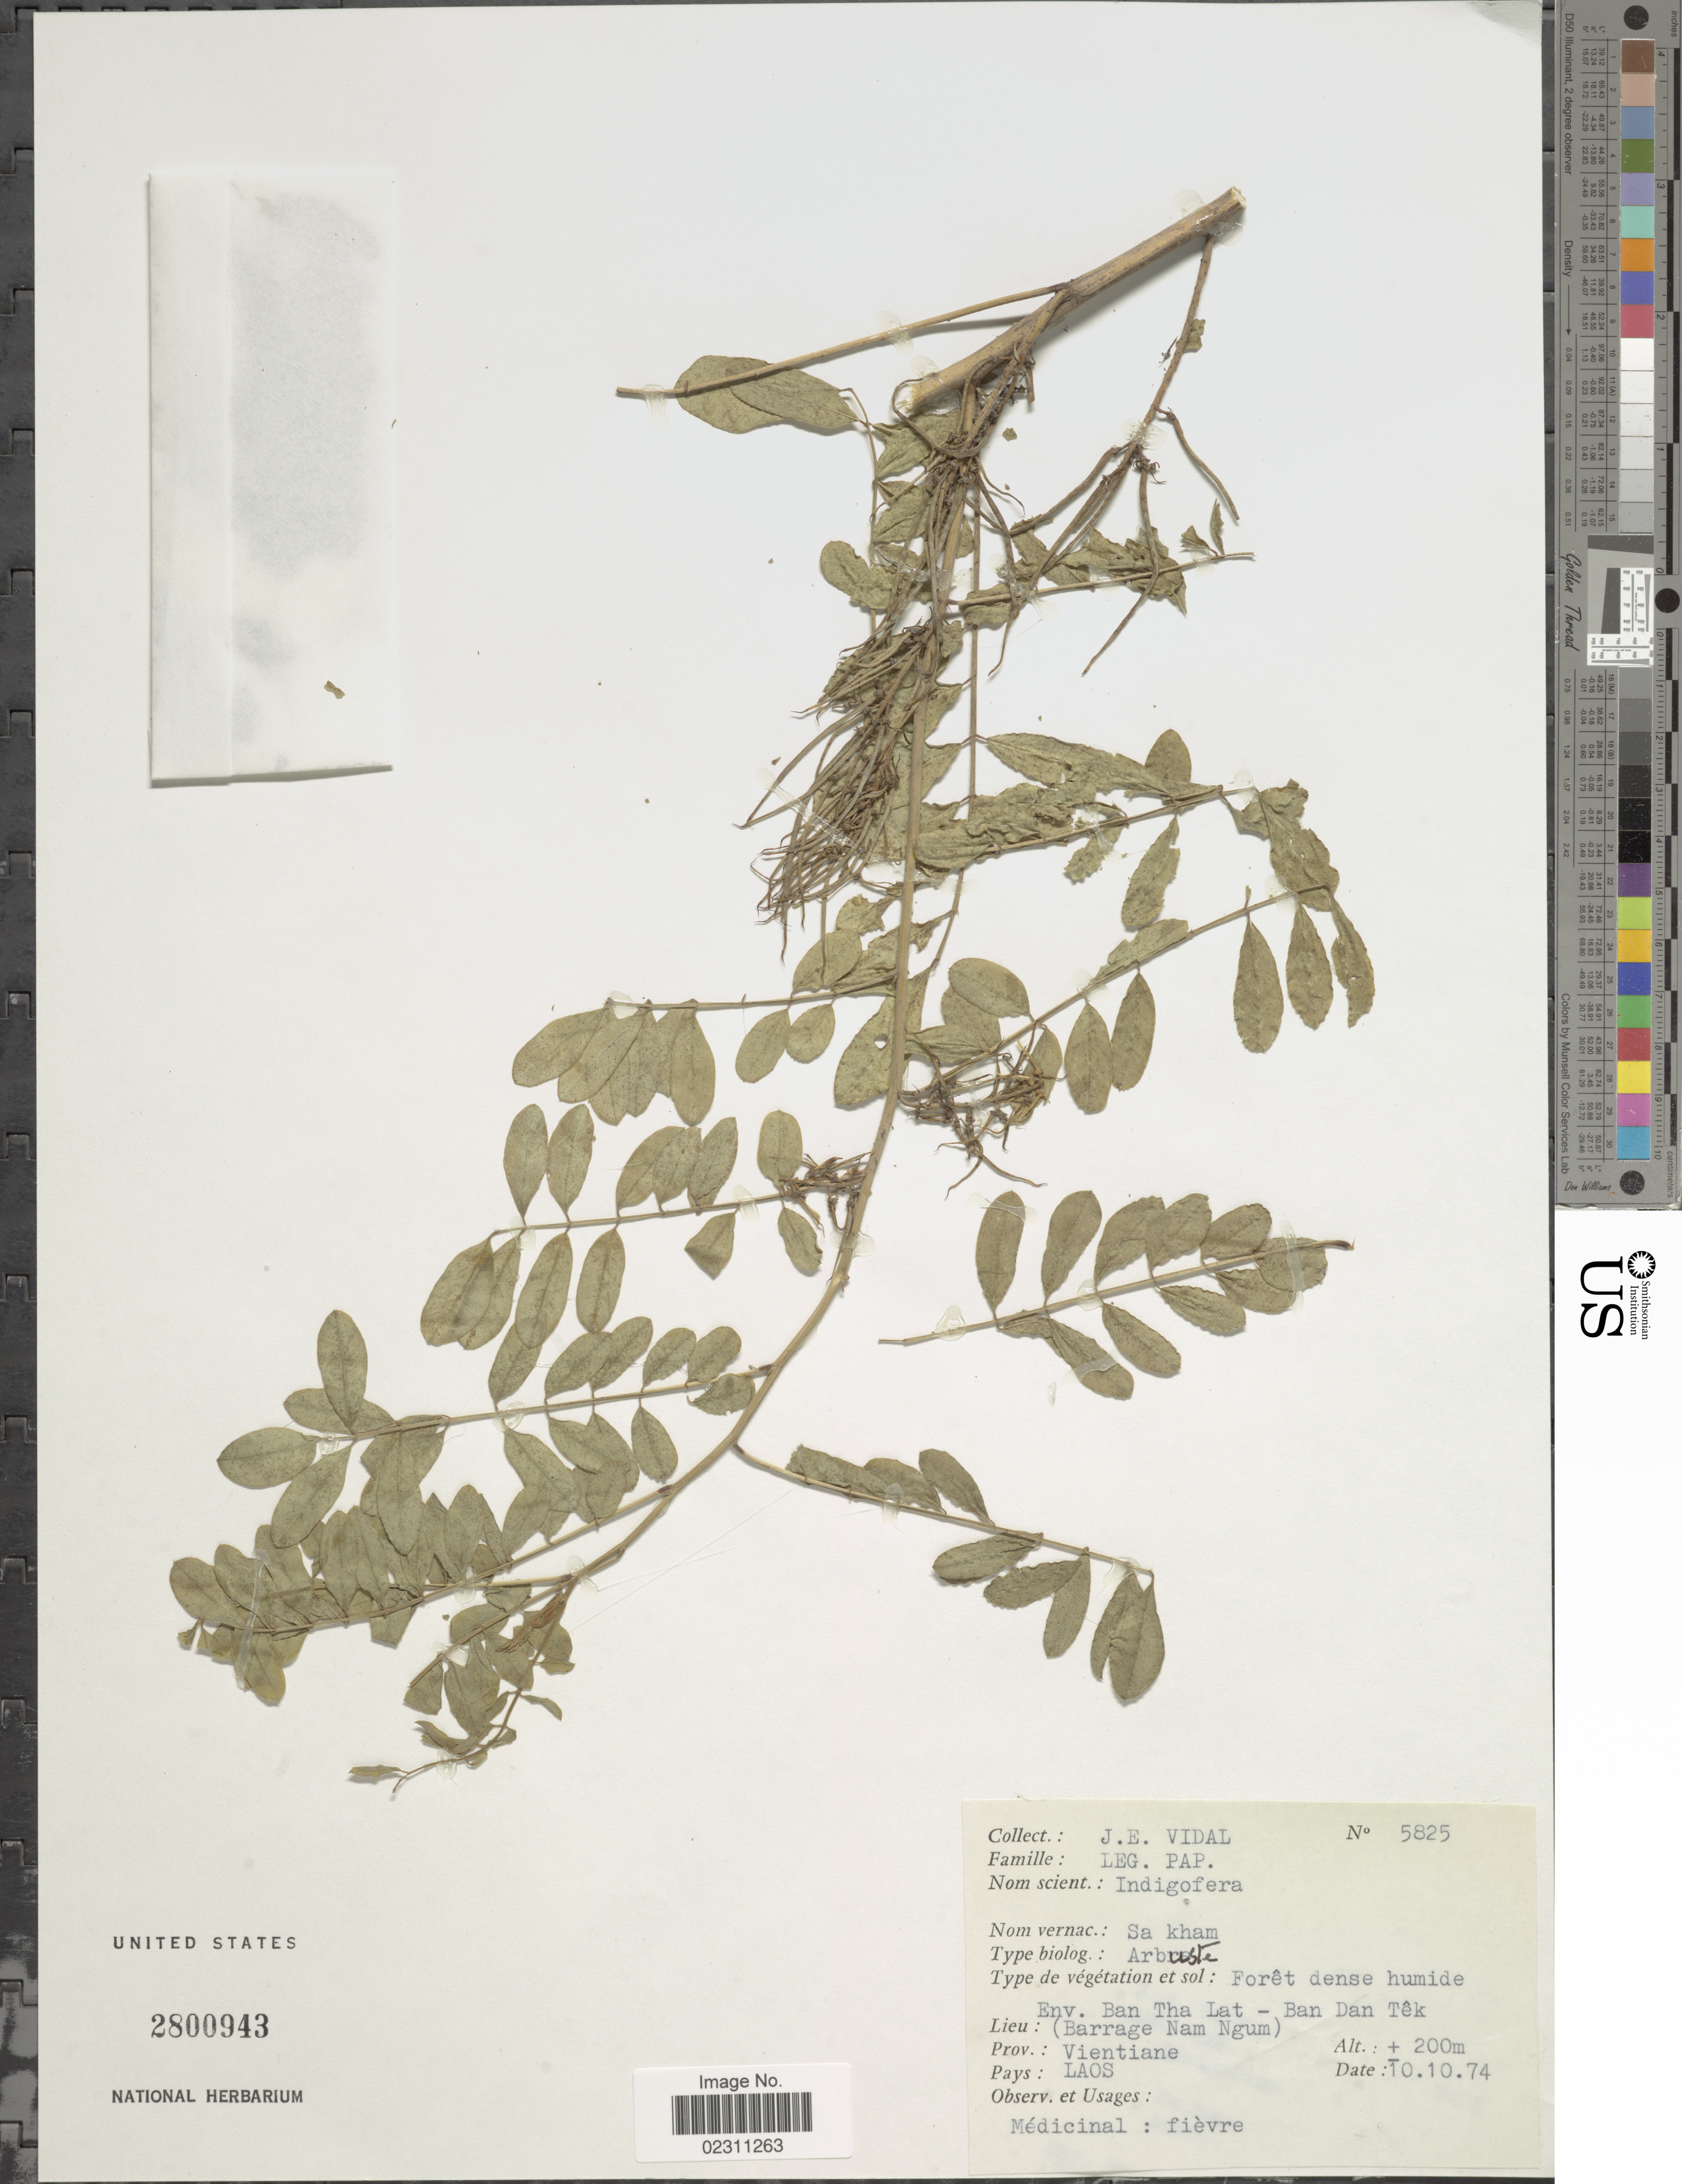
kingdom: Plantae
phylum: Tracheophyta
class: Magnoliopsida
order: Fabales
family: Fabaceae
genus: Indigofera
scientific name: Indigofera sp.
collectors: J. E. Vidal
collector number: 5825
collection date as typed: Transcribed d/m/y: 10/10/74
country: Laos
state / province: Viangchan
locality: Env. Ban Tha Lat - Ban Dan Têk (Barrage Nam Ngum). Prov.: Vientiane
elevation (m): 200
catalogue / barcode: US 2800943